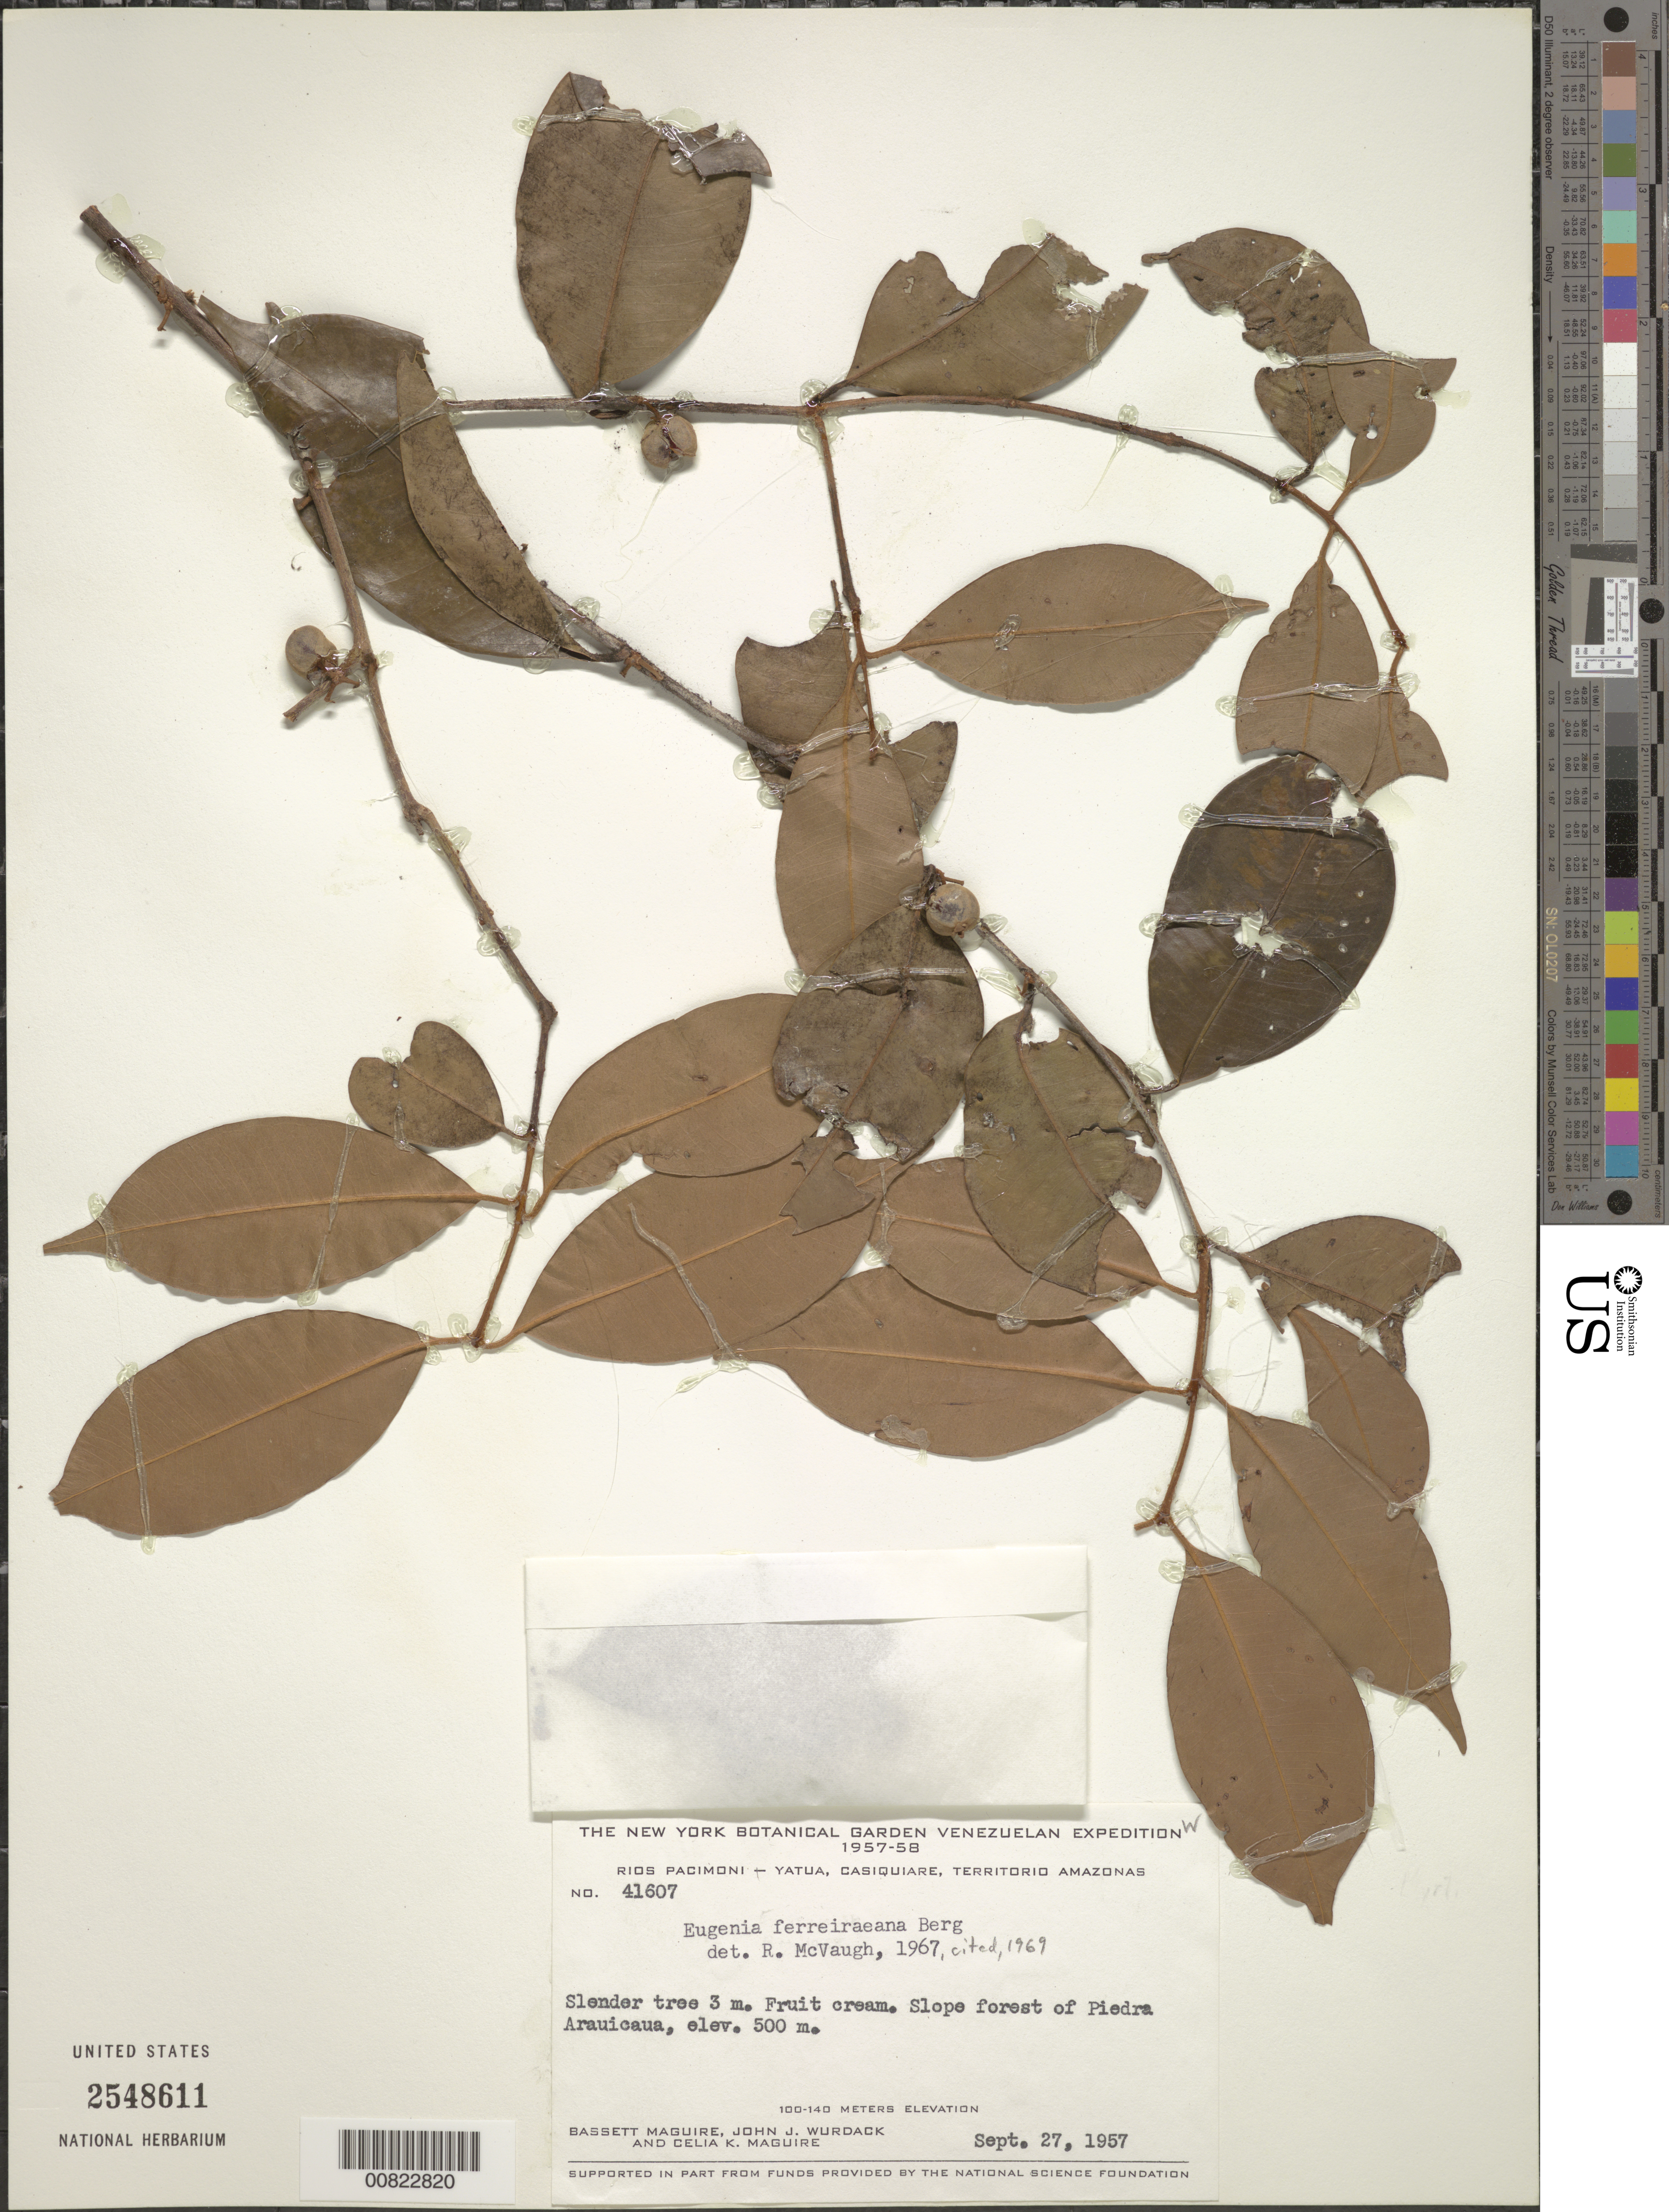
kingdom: Plantae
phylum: Tracheophyta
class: Magnoliopsida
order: Myrtales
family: Myrtaceae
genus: Eugenia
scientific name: Eugenia ferreiraeana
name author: O. Berg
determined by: McVaugh, R.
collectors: B. Maguire, J. J. Wurdack & C. K. Maguire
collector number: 41607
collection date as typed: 27-Sep-57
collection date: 1957-09-27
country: Venezuela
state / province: Amazonas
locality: Piedra Arauicaua, Río Yatua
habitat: Slope forest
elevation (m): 500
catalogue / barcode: US 2548611